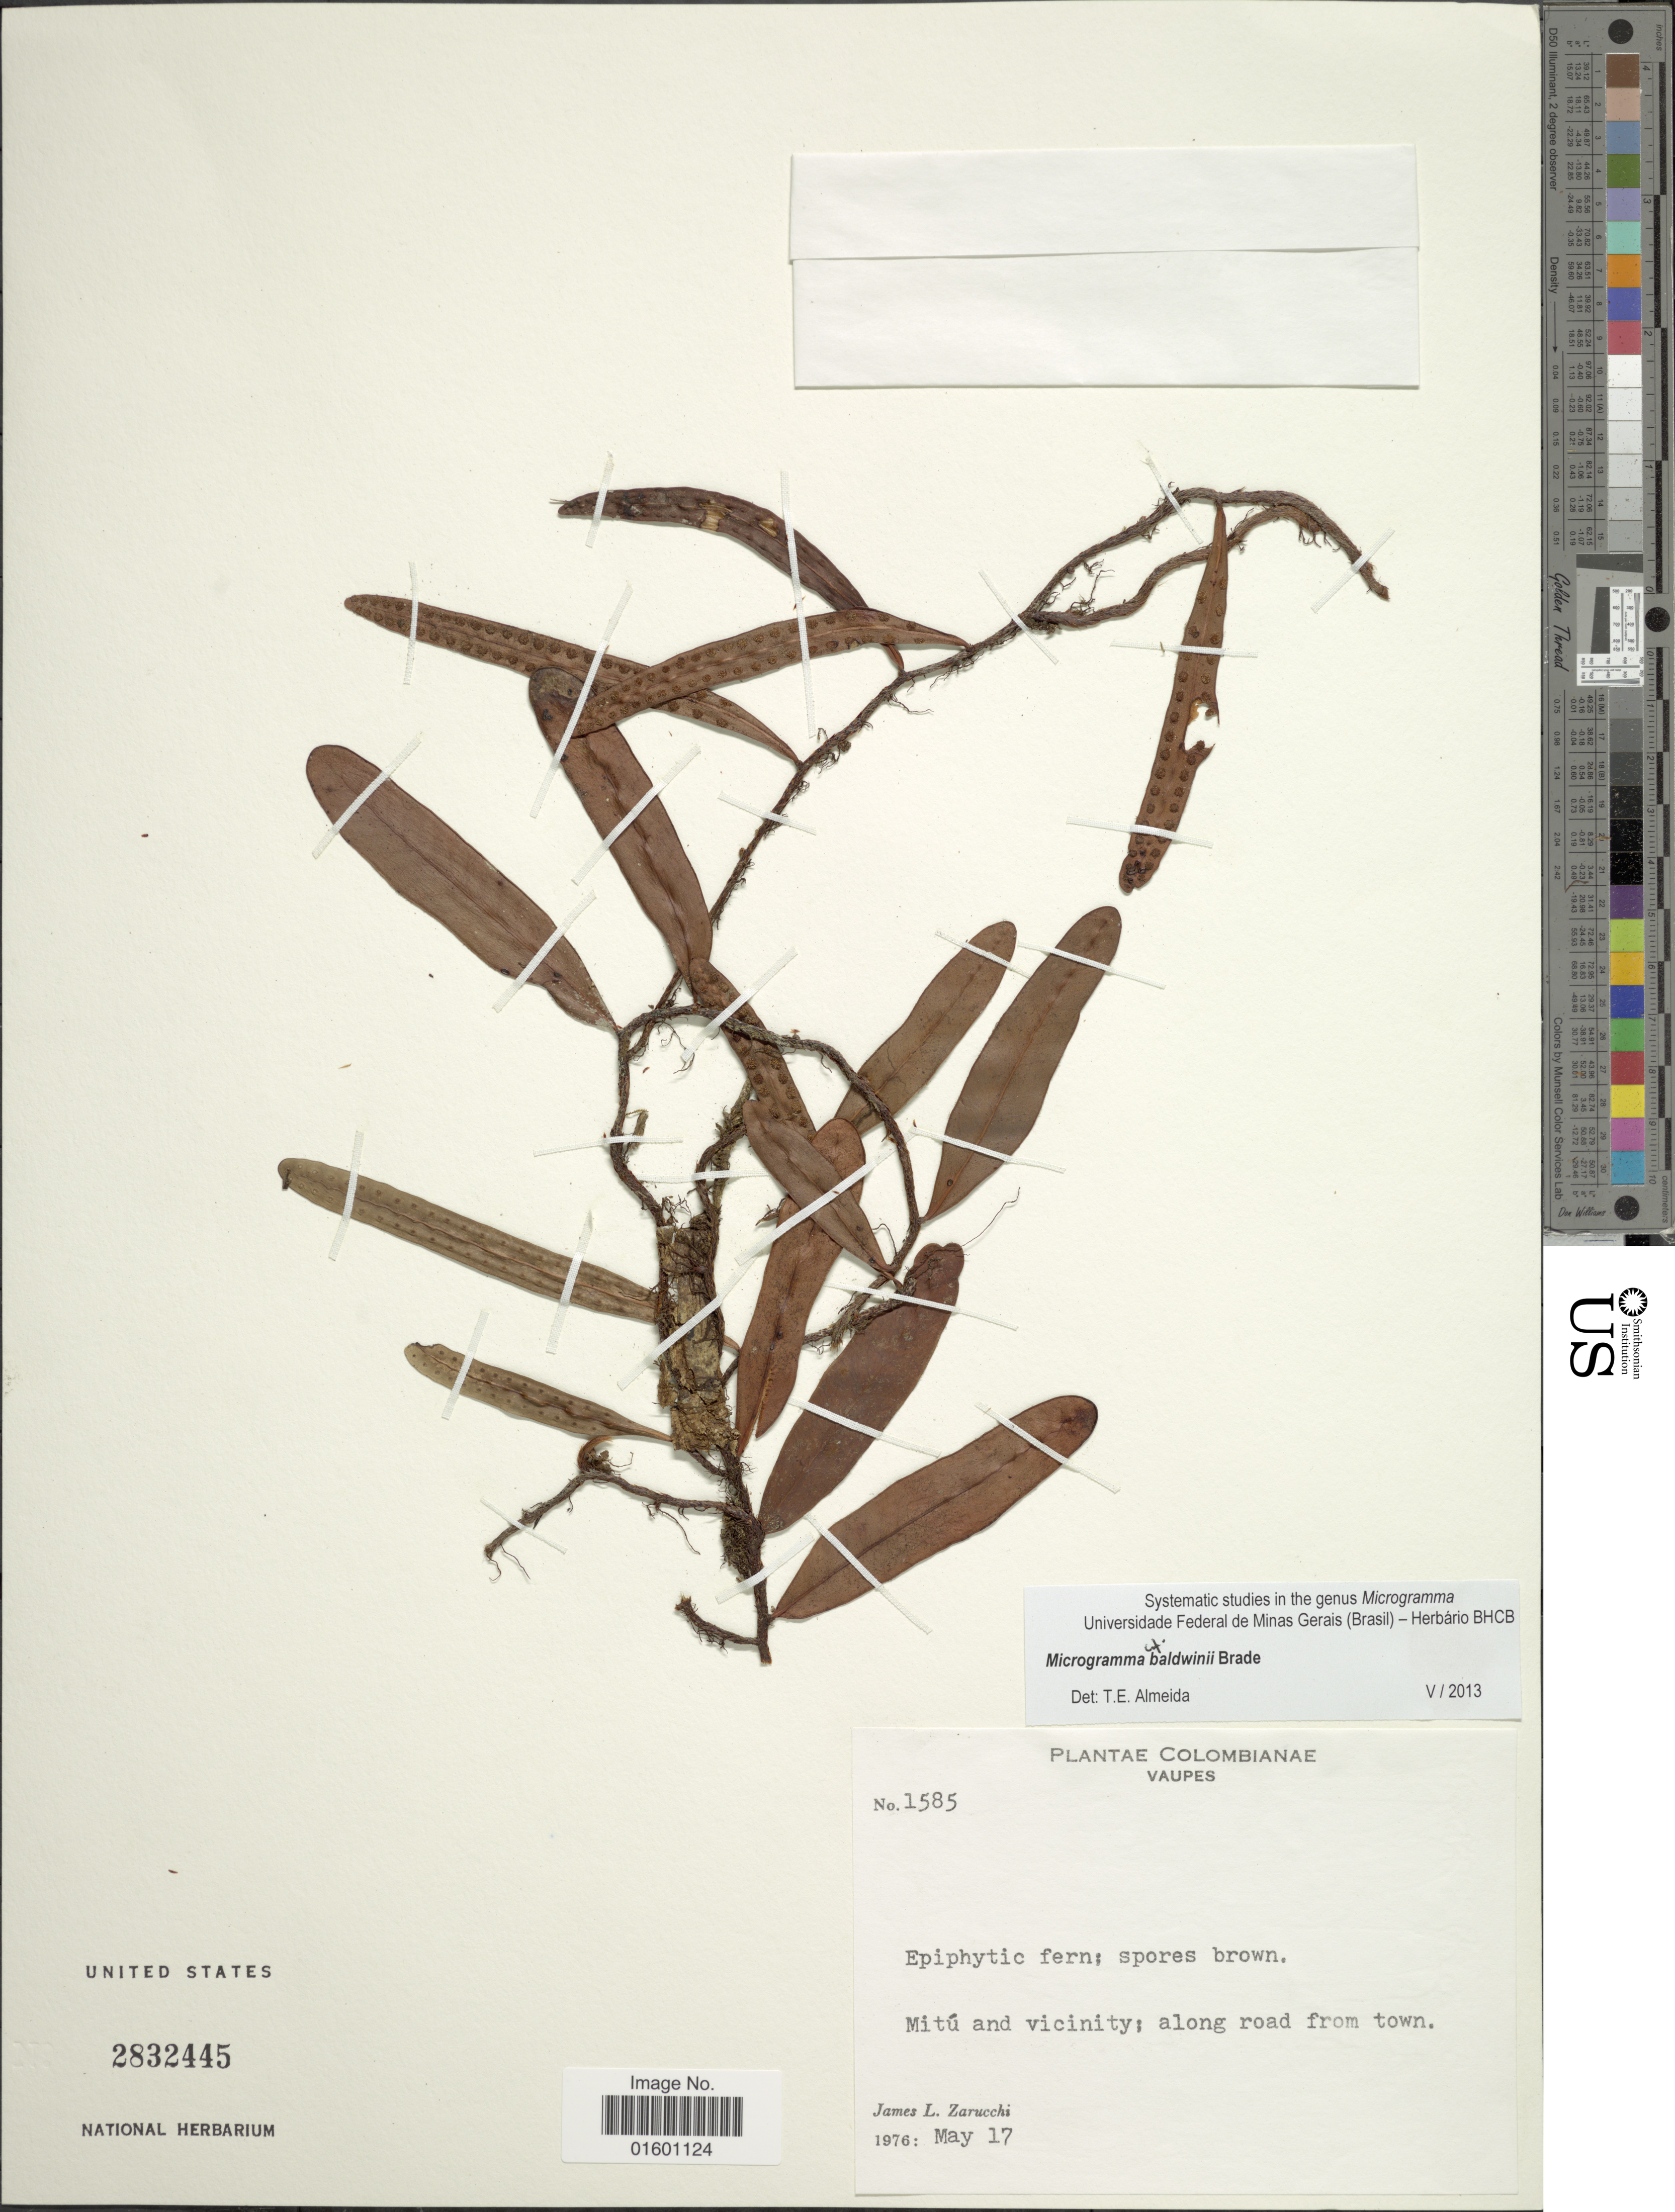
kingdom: Plantae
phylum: Tracheophyta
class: Polypodiopsida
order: Polypodiales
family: Polypodiaceae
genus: Microgramma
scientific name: Microgramma baldwinii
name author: Brade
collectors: J. L. Zarucchi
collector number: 1585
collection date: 1976-05-17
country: Colombia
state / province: Vaupés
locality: Mitu and vicinity: along road from town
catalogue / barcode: US 2832445